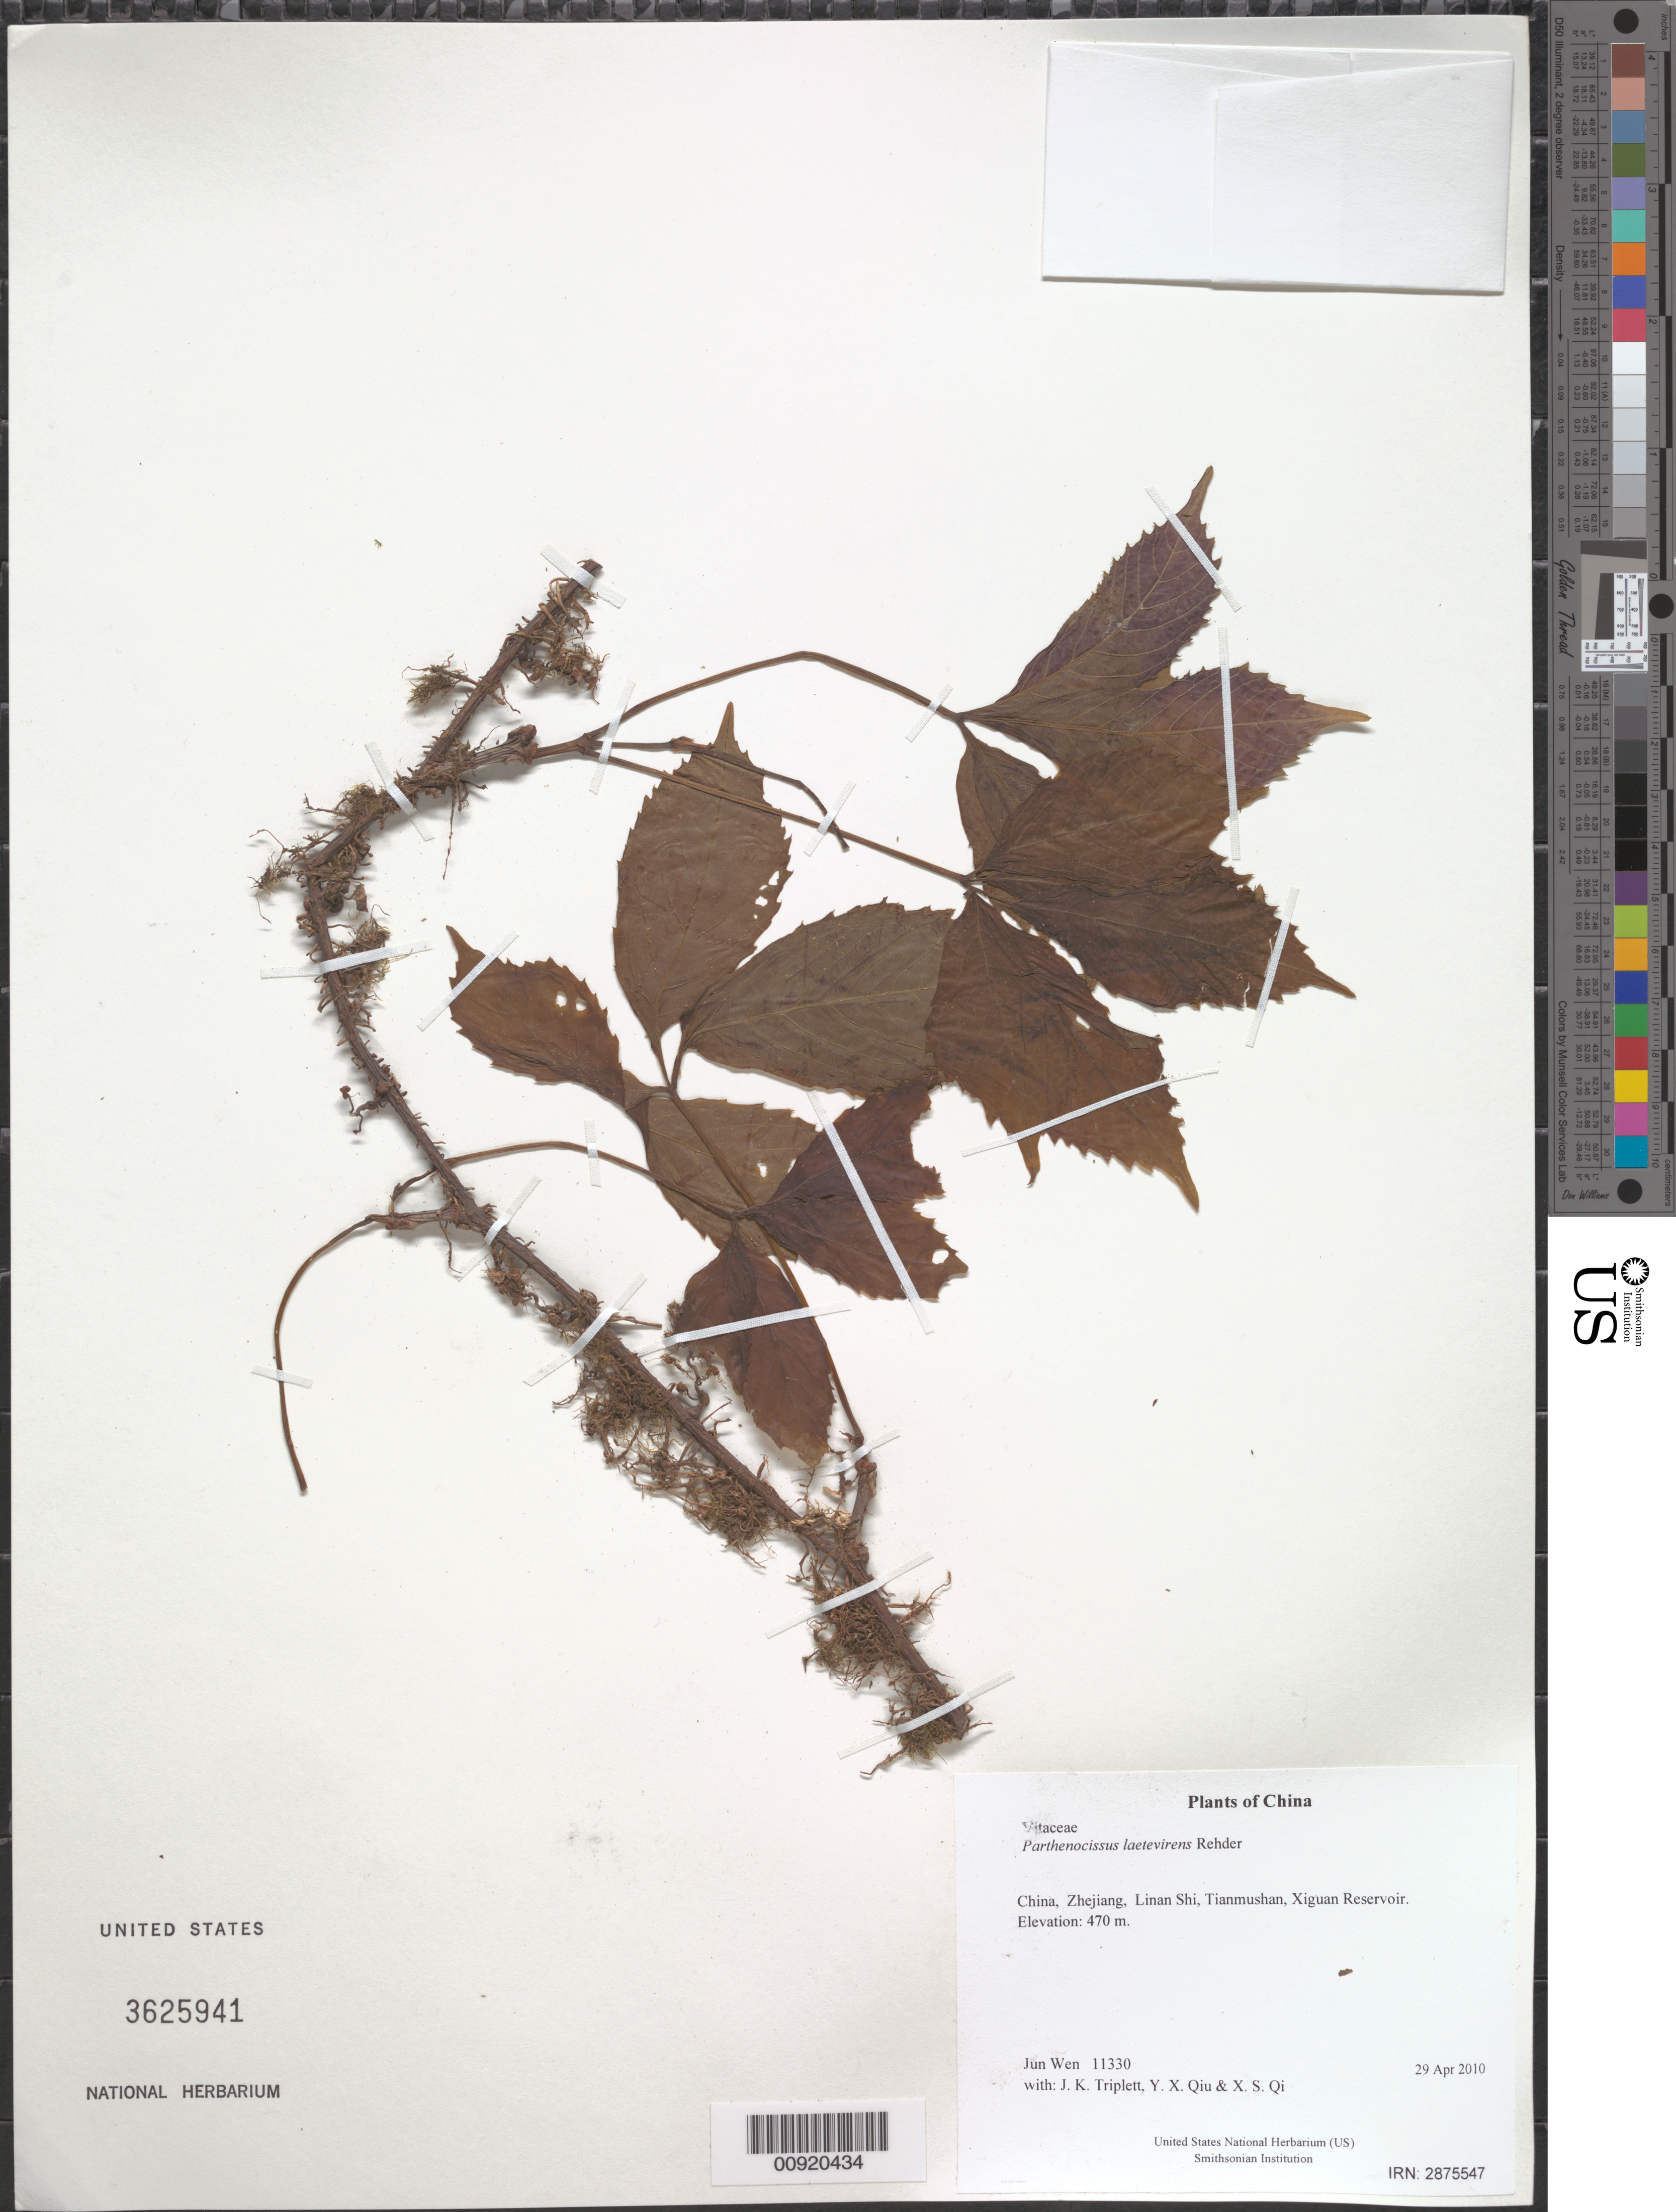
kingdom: Plantae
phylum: Tracheophyta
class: Magnoliopsida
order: Vitales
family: Vitaceae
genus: Parthenocissus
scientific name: Parthenocissus laetevirens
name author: Rehder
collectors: J. Wen, J. K. Triplett, Y. X. Qiu & X. S. Qi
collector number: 11330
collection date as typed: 29 Apr 2010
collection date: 2010-04-29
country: China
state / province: Zhejiang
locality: Linan Shi, Tianmushan, Xiguan Reservoir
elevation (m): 470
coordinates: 30 20.754 N, 119 27.127 E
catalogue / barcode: US 3625941